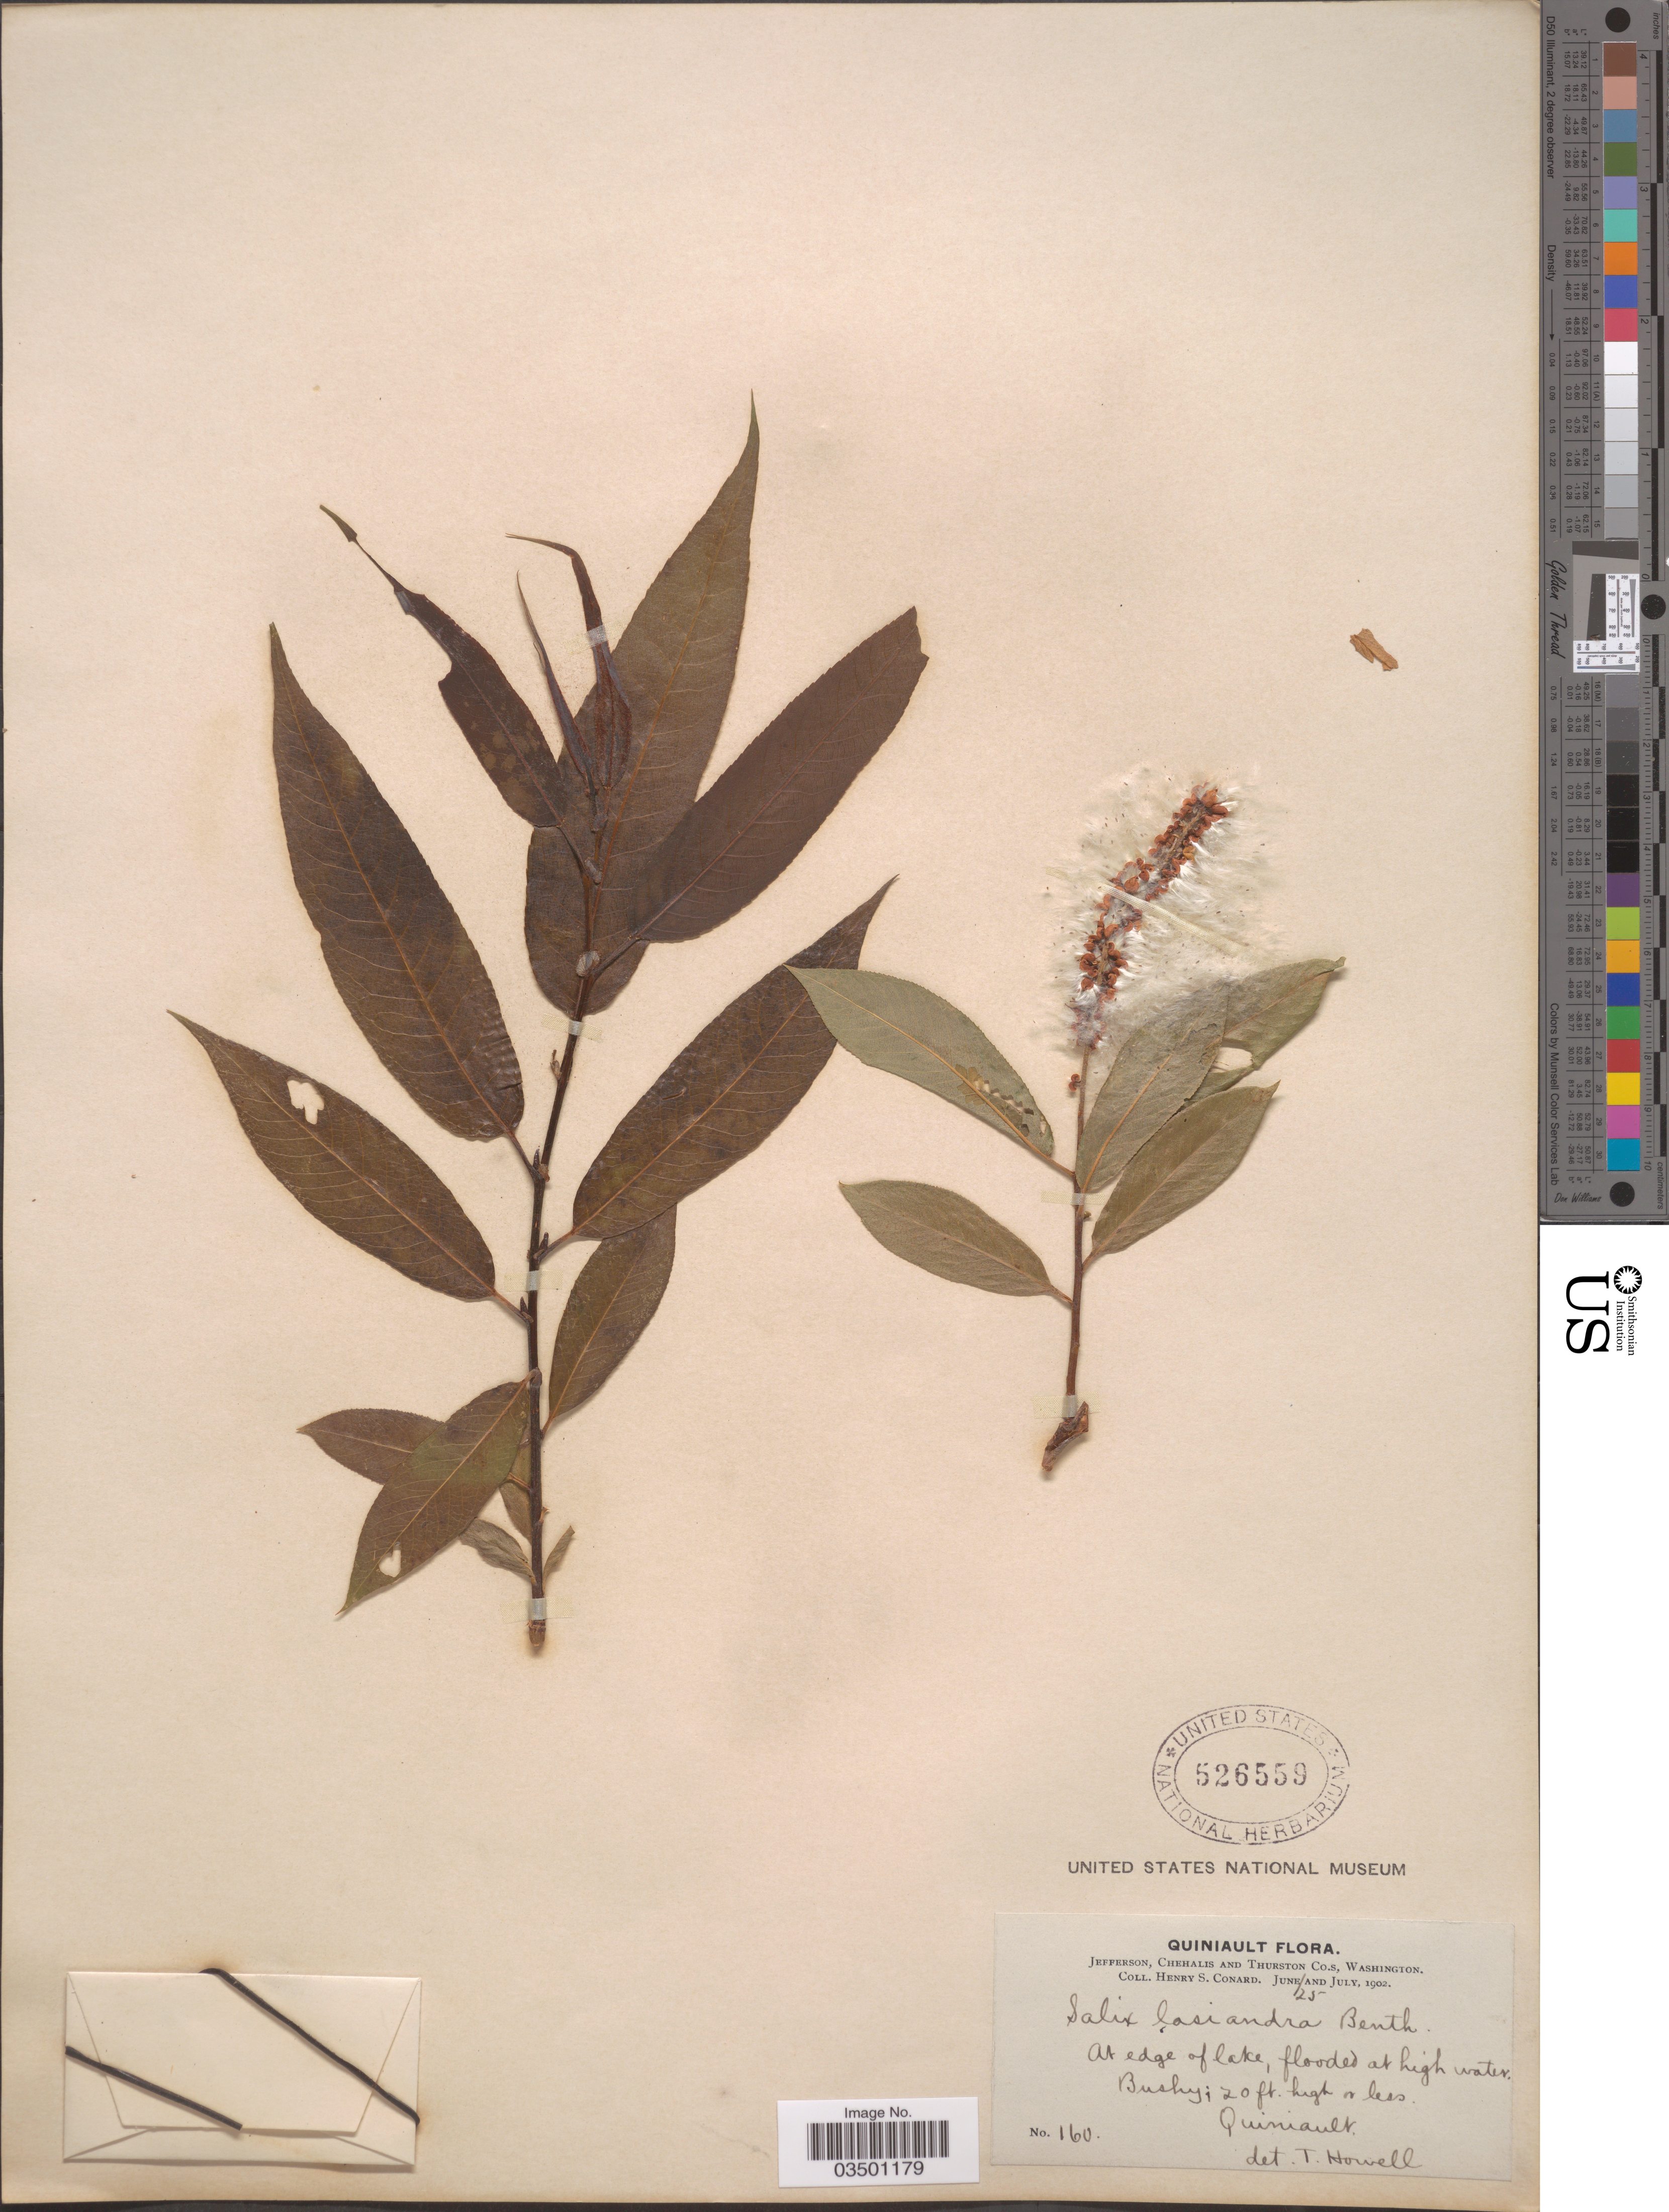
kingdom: Plantae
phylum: Tracheophyta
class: Magnoliopsida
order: Malpighiales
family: Salicaceae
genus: Salix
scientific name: Salix lasiandra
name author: Benth.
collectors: H. S. Conard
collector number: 160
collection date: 1902-06-25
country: United States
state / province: Washington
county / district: Thurston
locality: Quiniault. Jefferson, Chehalis and Thurston Co.s.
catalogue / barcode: US 526559